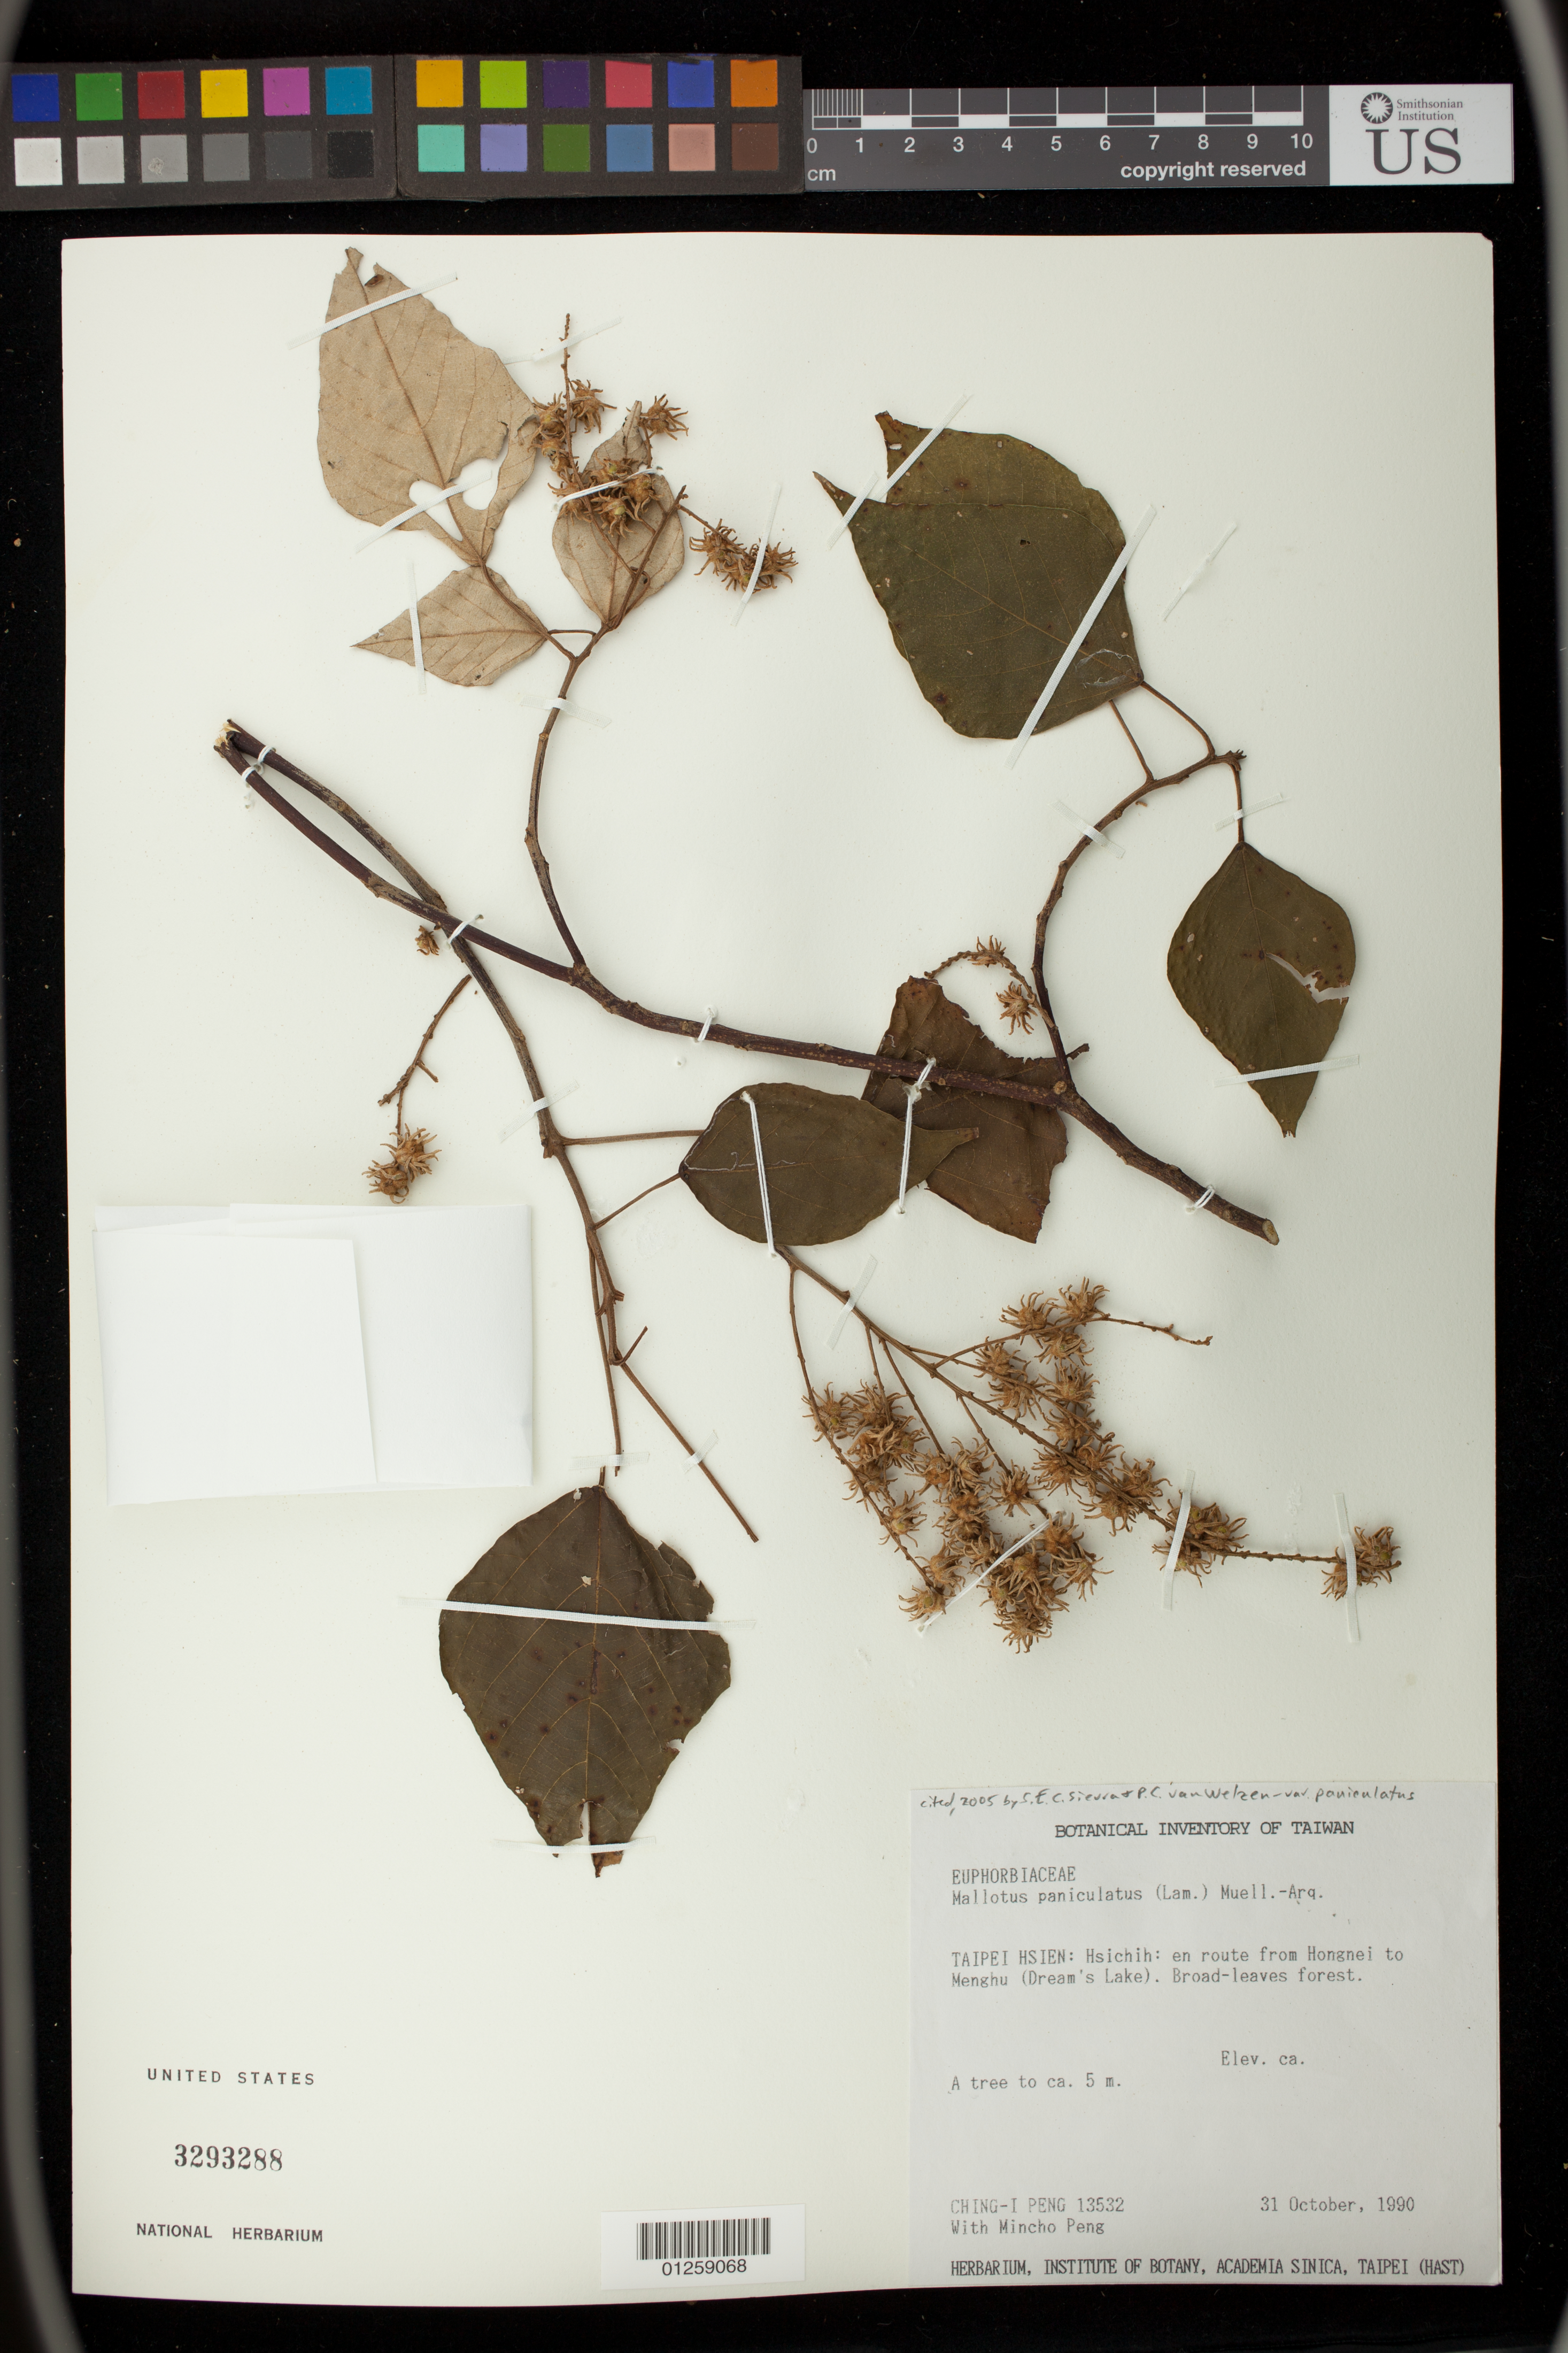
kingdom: Plantae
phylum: Tracheophyta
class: Magnoliopsida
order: Malpighiales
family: Euphorbiaceae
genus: Mallotus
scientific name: Mallotus paniculatus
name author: (Lam.) Müll. Arg.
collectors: C. Peng & M. Ping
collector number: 13532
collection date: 1990-10-31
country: Taiwan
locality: Taipei Hsien: Hsichih: en route from Hongnei to Menghu (Dream's Lake)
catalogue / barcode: US 3293288